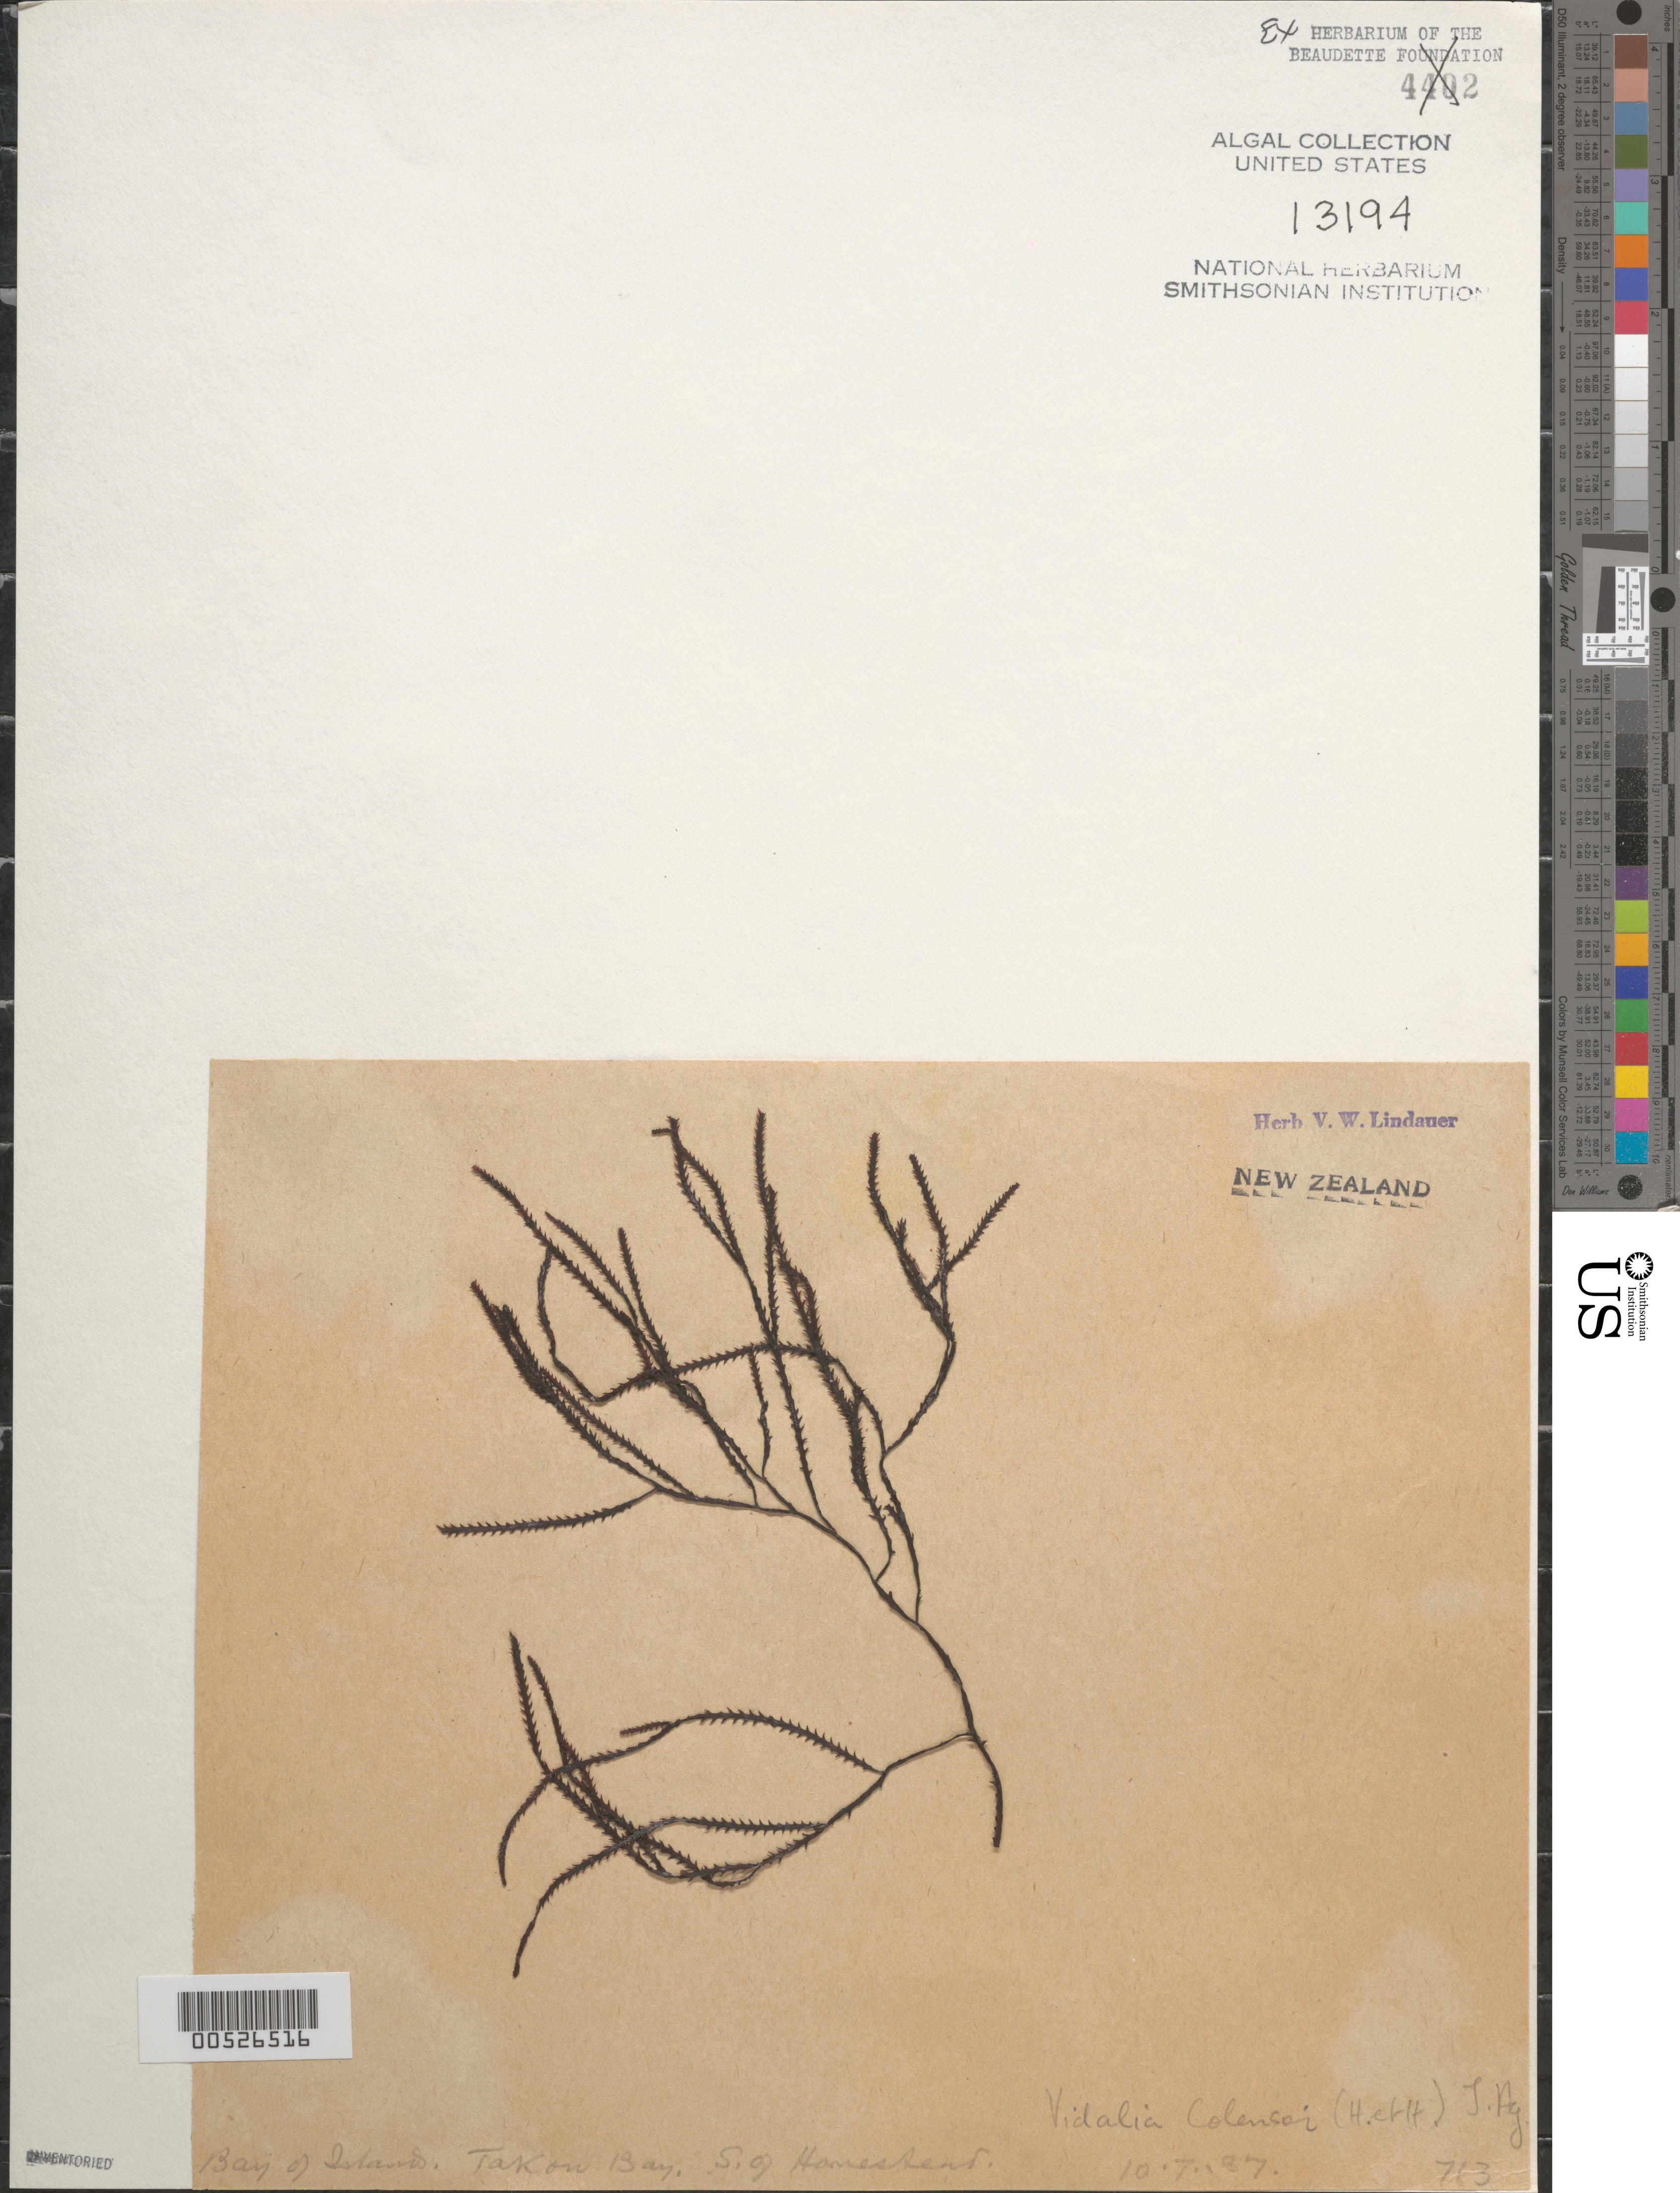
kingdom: Plantae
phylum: Rhodophyta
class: Florideophyceae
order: Ceramiales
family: Rhodomelaceae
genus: Vidalia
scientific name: Vidalia colensoi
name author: (Hook. f. & Harv.) J. Agardh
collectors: V. Lindauer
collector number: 713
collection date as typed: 10 Jul 1937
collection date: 1937-07-10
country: New Zealand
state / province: Northland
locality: Takou bay, south of hamestend, bay of islands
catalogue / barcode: US 13194